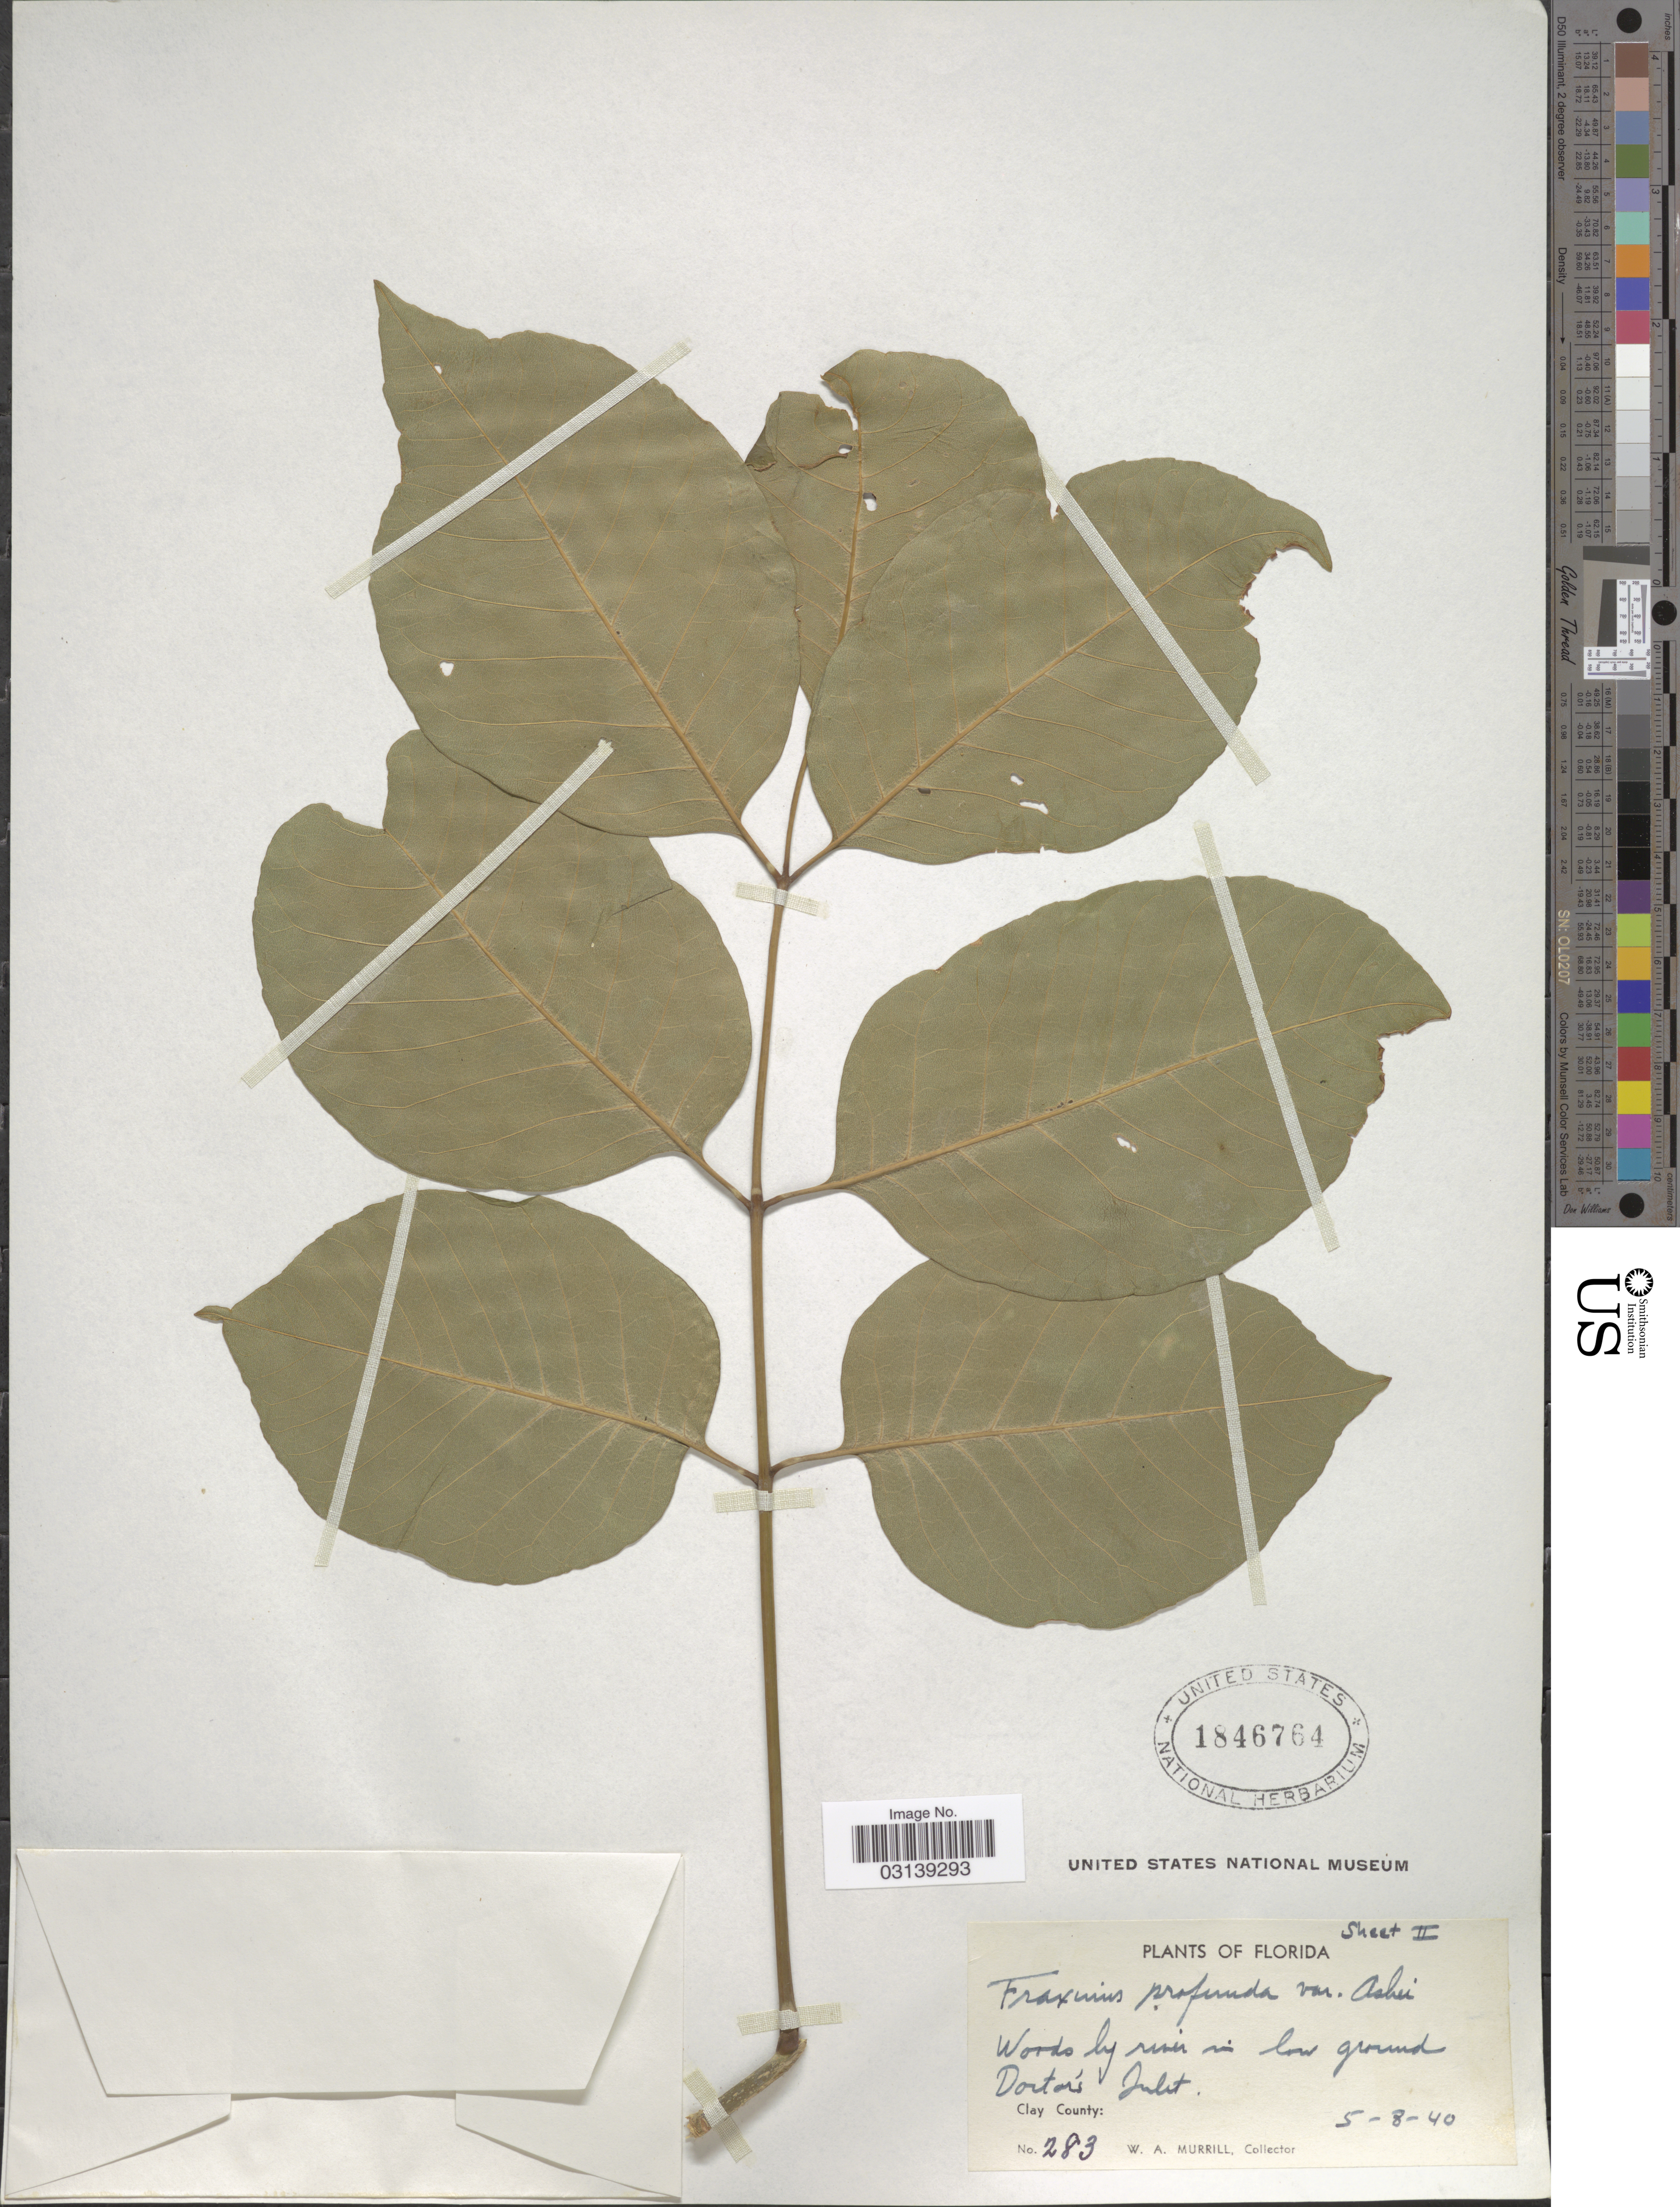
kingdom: Plantae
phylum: Tracheophyta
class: Magnoliopsida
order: Lamiales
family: Oleaceae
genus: Fraxinus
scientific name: Fraxinus profunda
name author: (Bush) Bush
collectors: W. A. Murrill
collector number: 283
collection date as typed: Transcribed d/m/y: 8/5/40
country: United States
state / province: Florida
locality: Woods by river in low ground Doctor's Inlet. Clay County.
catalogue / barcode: US 1846764